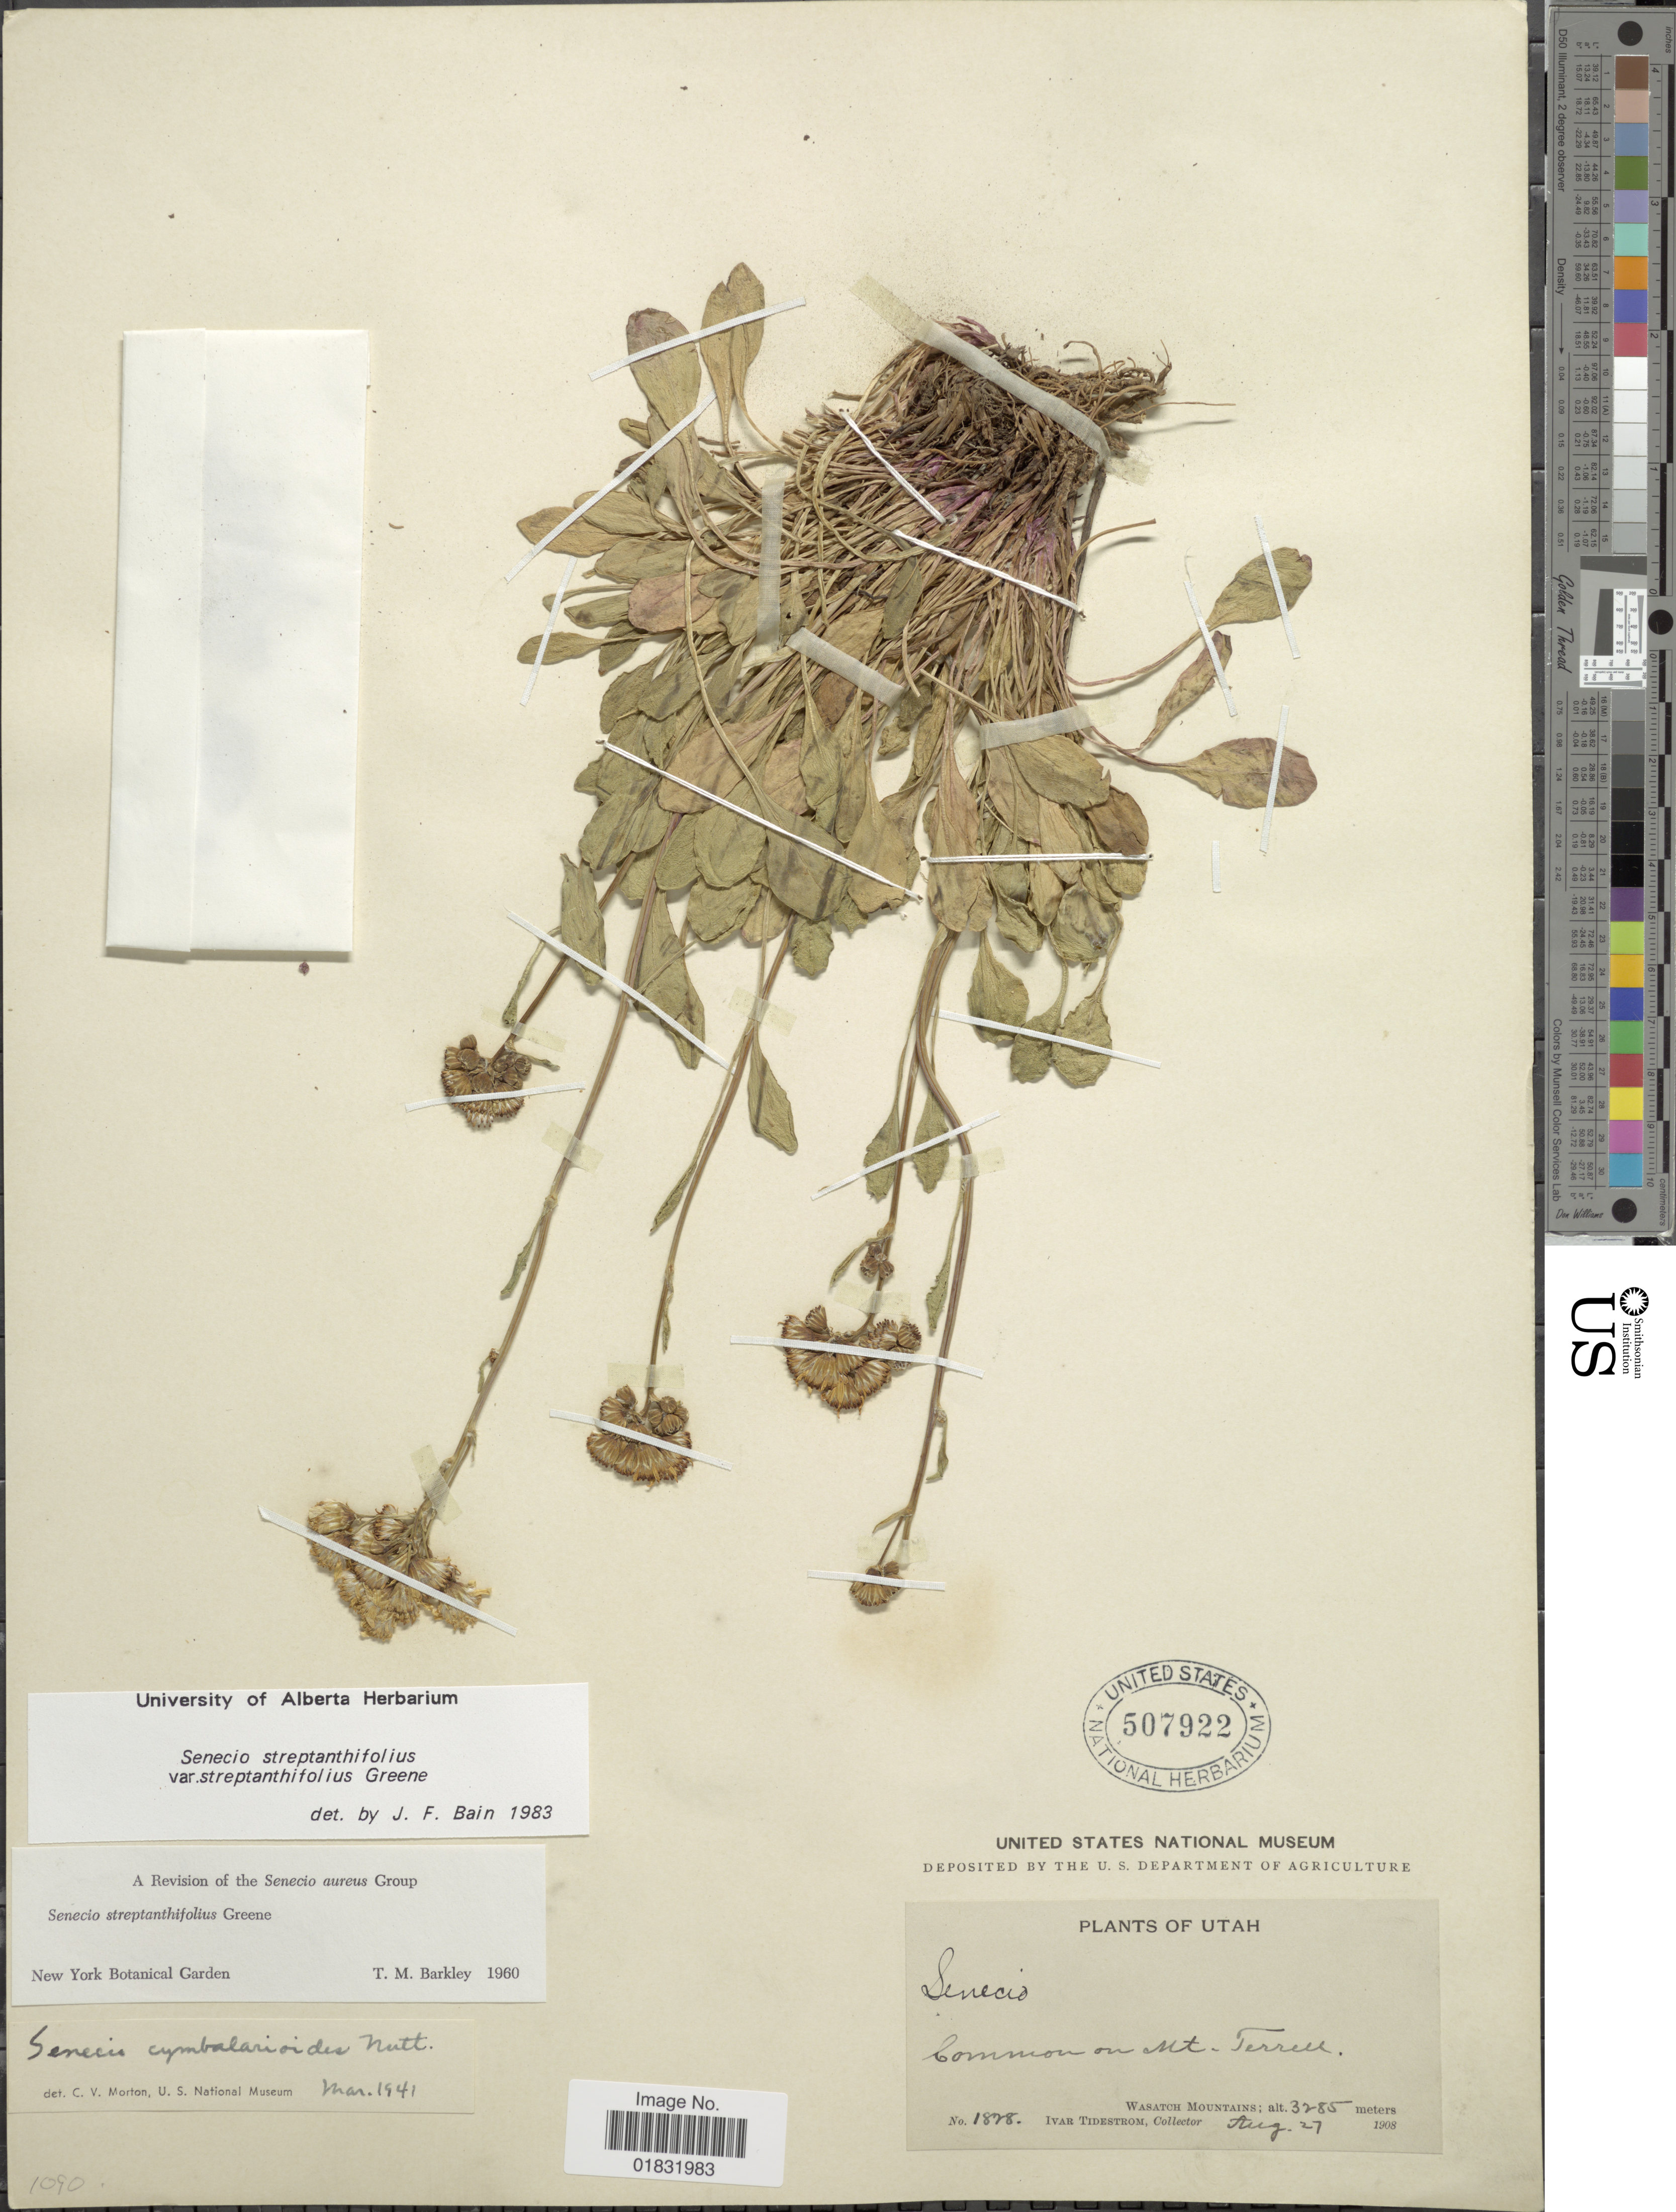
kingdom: Plantae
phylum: Tracheophyta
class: Magnoliopsida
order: Asterales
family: Asteraceae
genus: Packera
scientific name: Packera streptanthifolia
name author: (Greene) W.A. Weber & Á. Löve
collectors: I. F. Tidestrom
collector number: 1828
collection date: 1908-08-27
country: United States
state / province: Utah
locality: Common on Mt Terrell, Wasatch Mountains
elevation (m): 3285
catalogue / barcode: US 507922